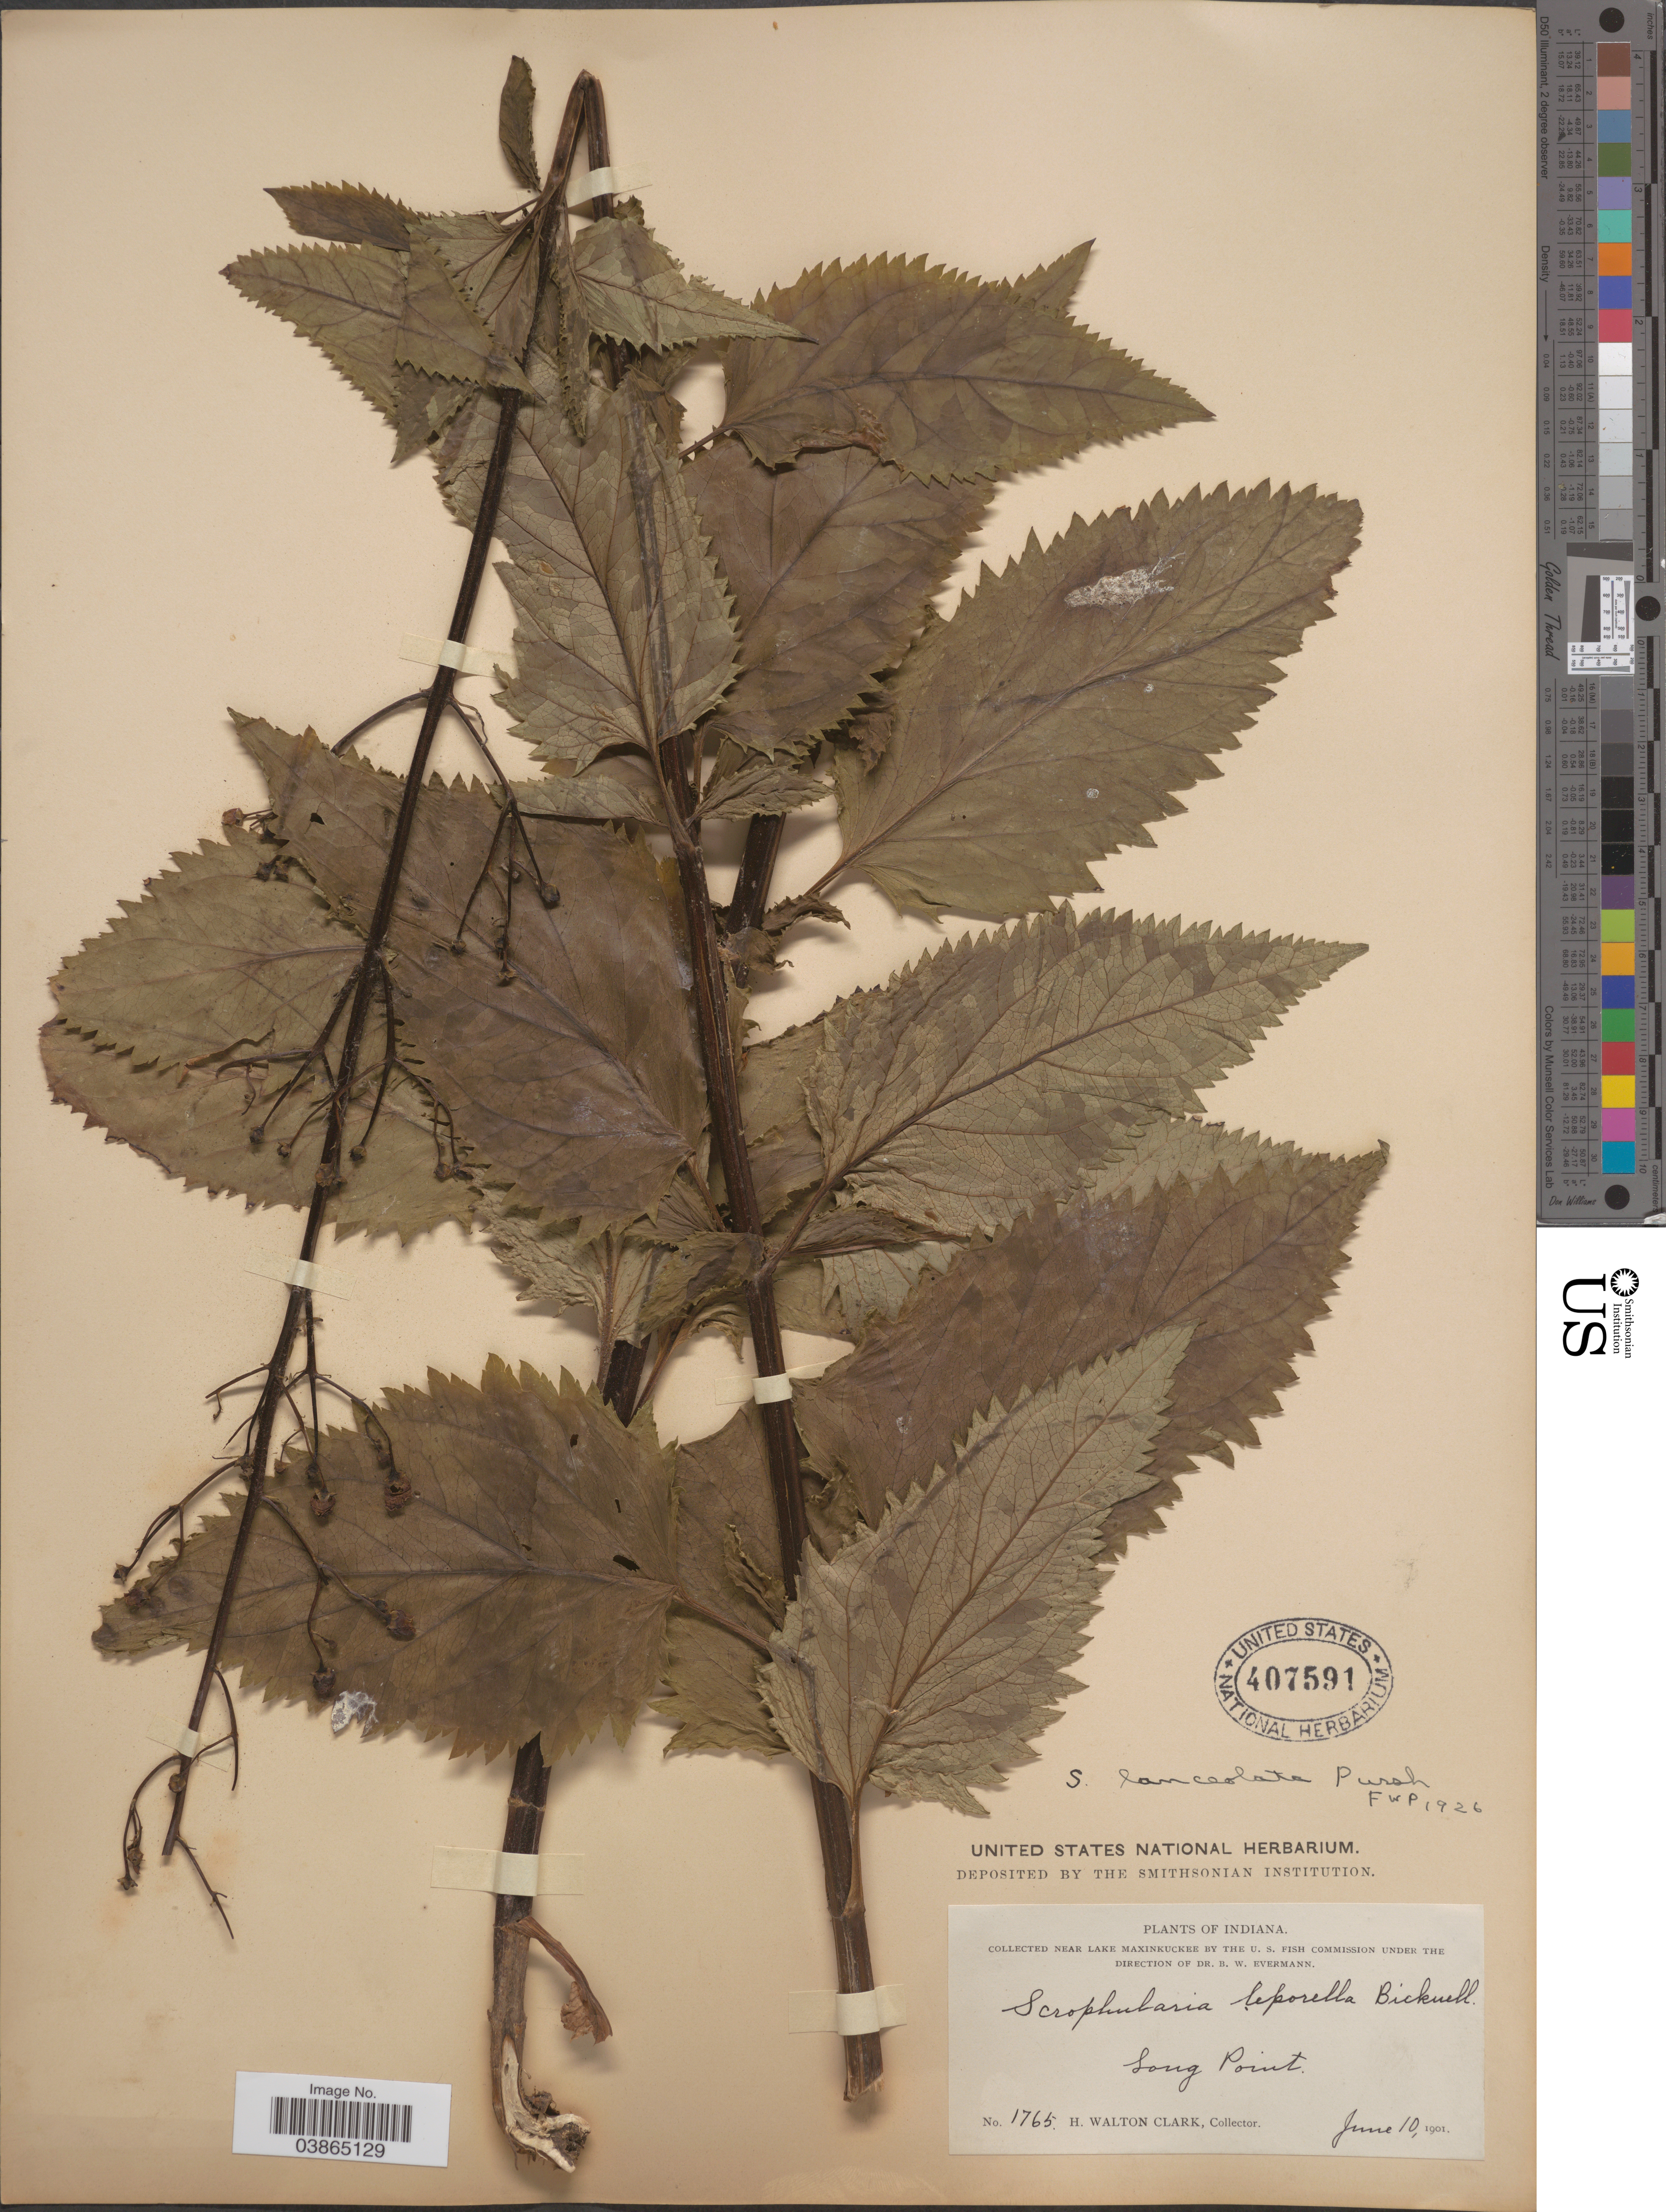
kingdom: Plantae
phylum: Tracheophyta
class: Magnoliopsida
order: Lamiales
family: Scrophulariaceae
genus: Scrophularia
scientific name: Scrophularia lanceolata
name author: Pursh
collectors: H. W. Clark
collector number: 1765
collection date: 1901-06-10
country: United States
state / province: Indiana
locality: Near Lake Maxinkuckee. Long Point.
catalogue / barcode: US 407591